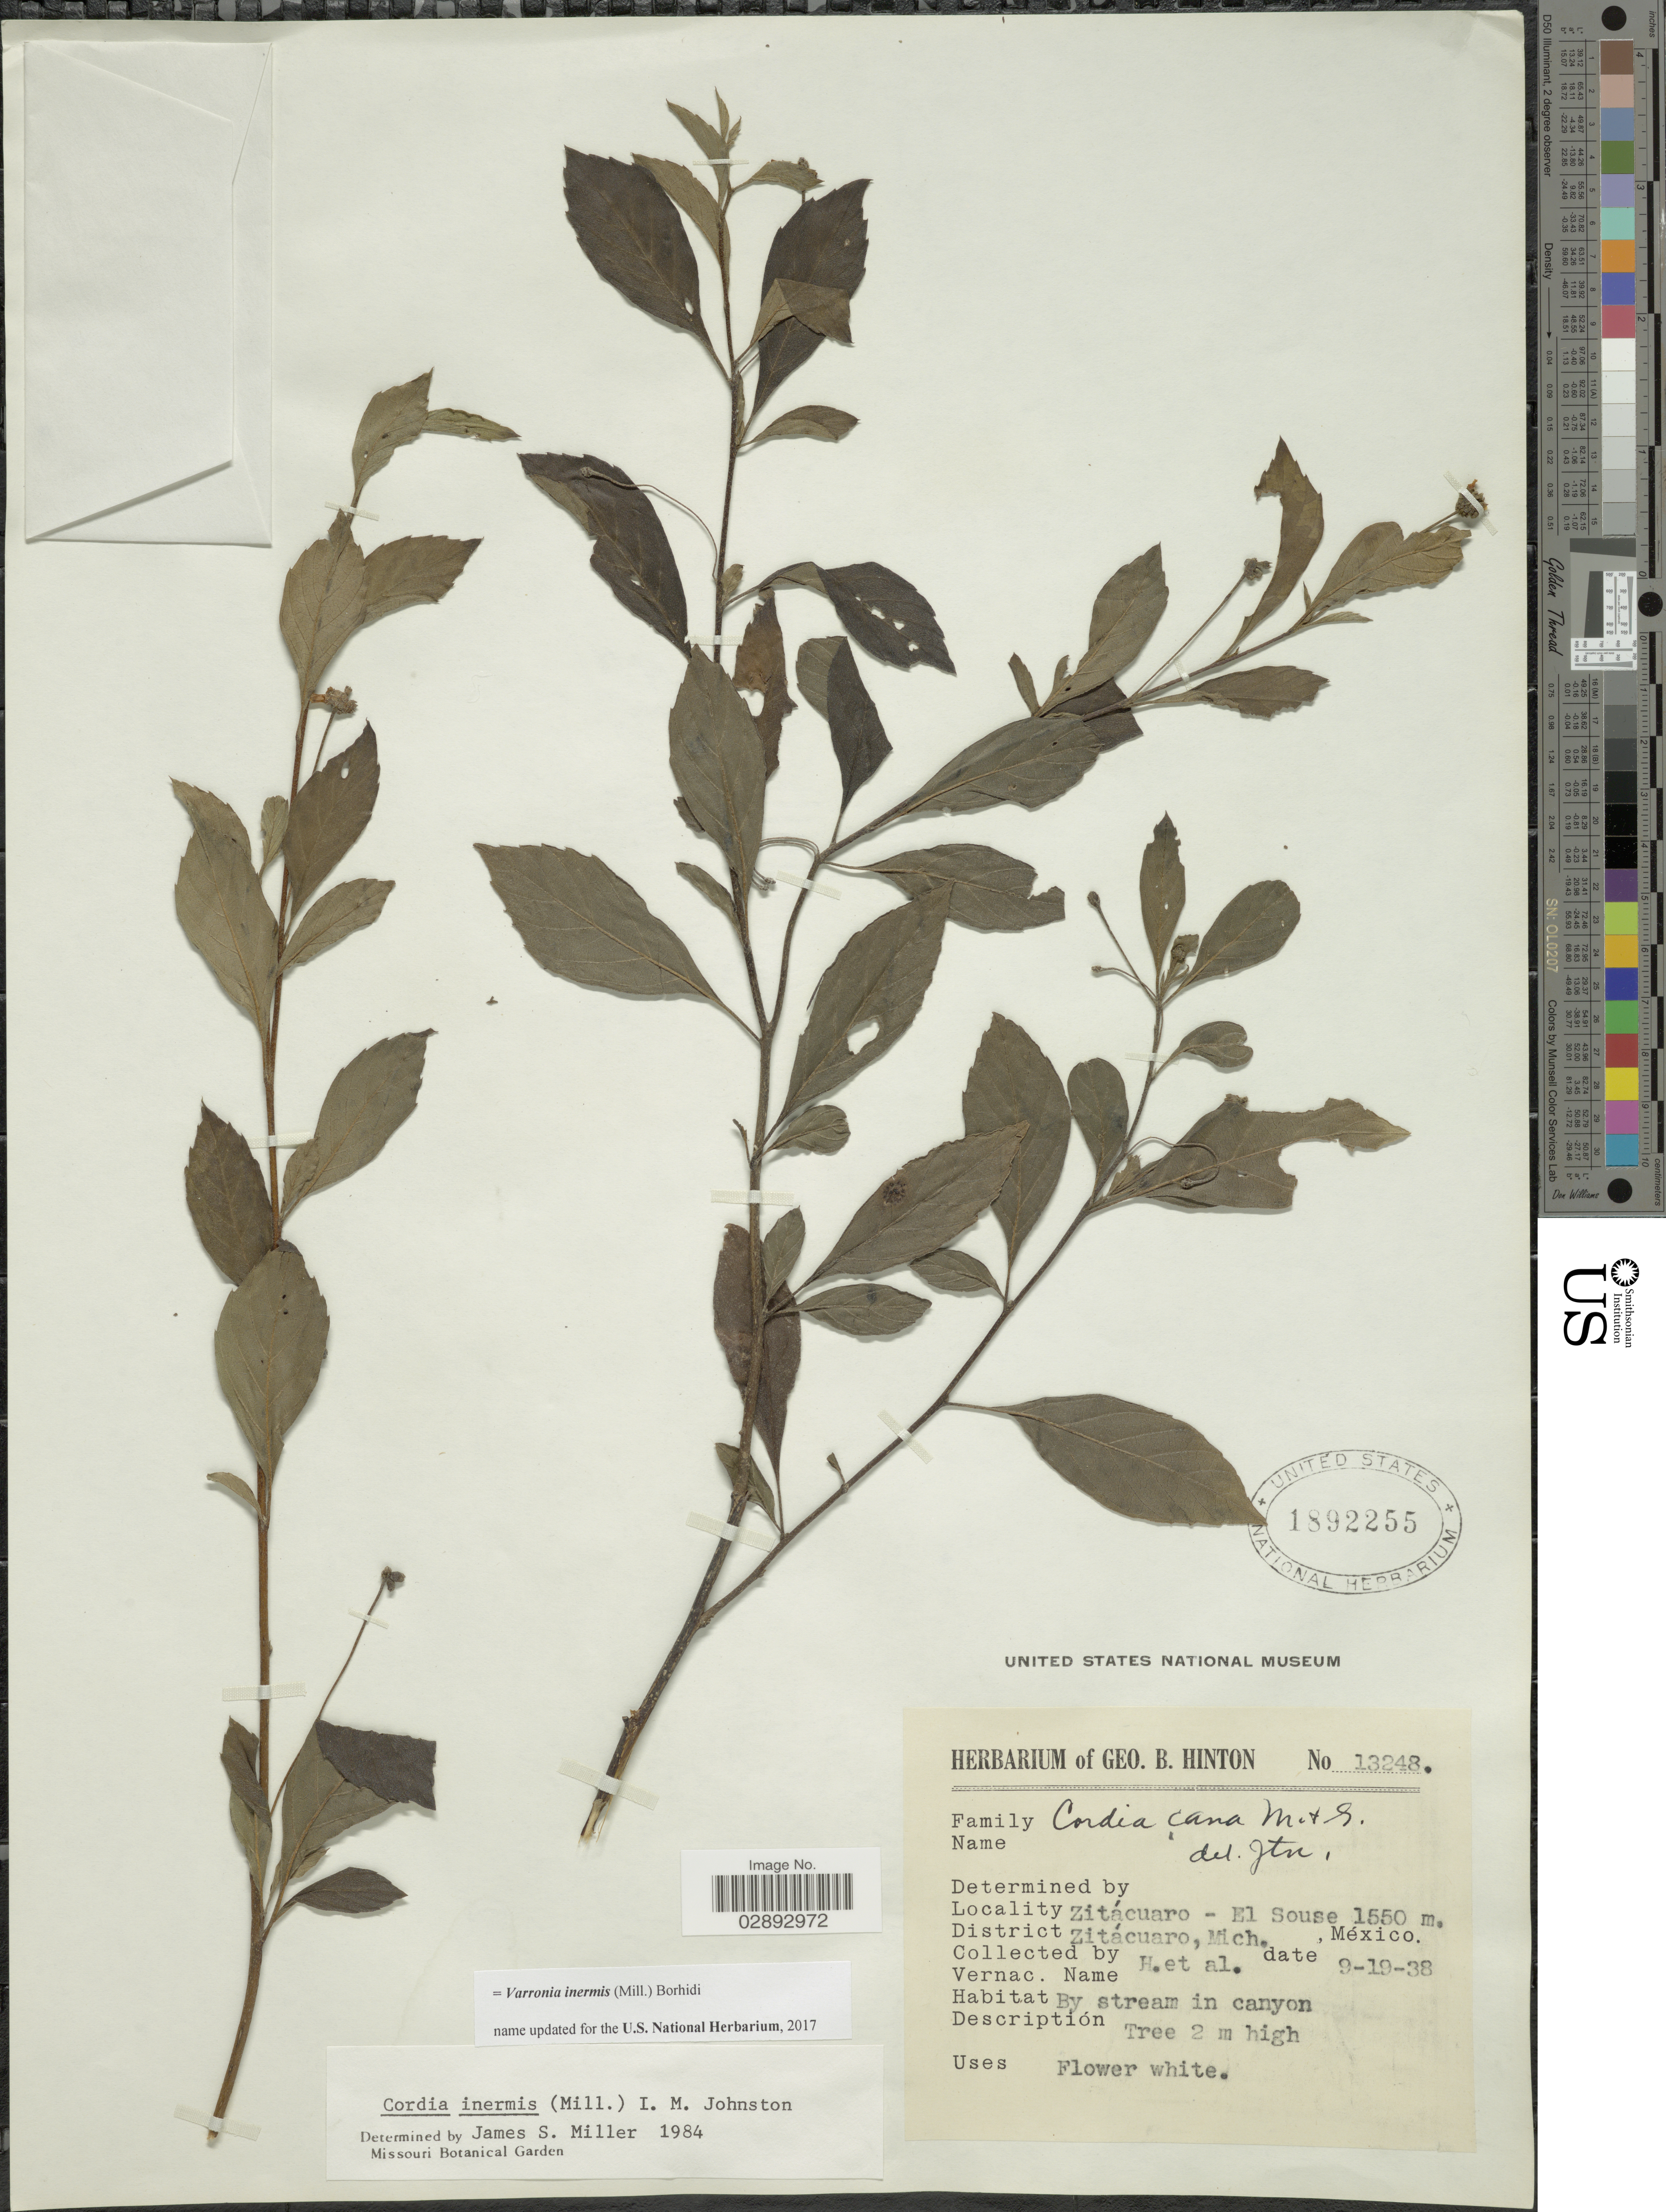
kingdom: Plantae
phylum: Tracheophyta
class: Magnoliopsida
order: Boraginales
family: Cordiaceae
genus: Varronia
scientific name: Varronia inermis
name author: (Mill.) Borhidi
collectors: G. B. Hinton & et al.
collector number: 13248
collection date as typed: Transcribed d/m/y: 19/9/38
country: Mexico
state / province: Michoacán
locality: Zitácuaro - El Souse. District Zitácuaro, Mich.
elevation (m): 1550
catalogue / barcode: US 1892255